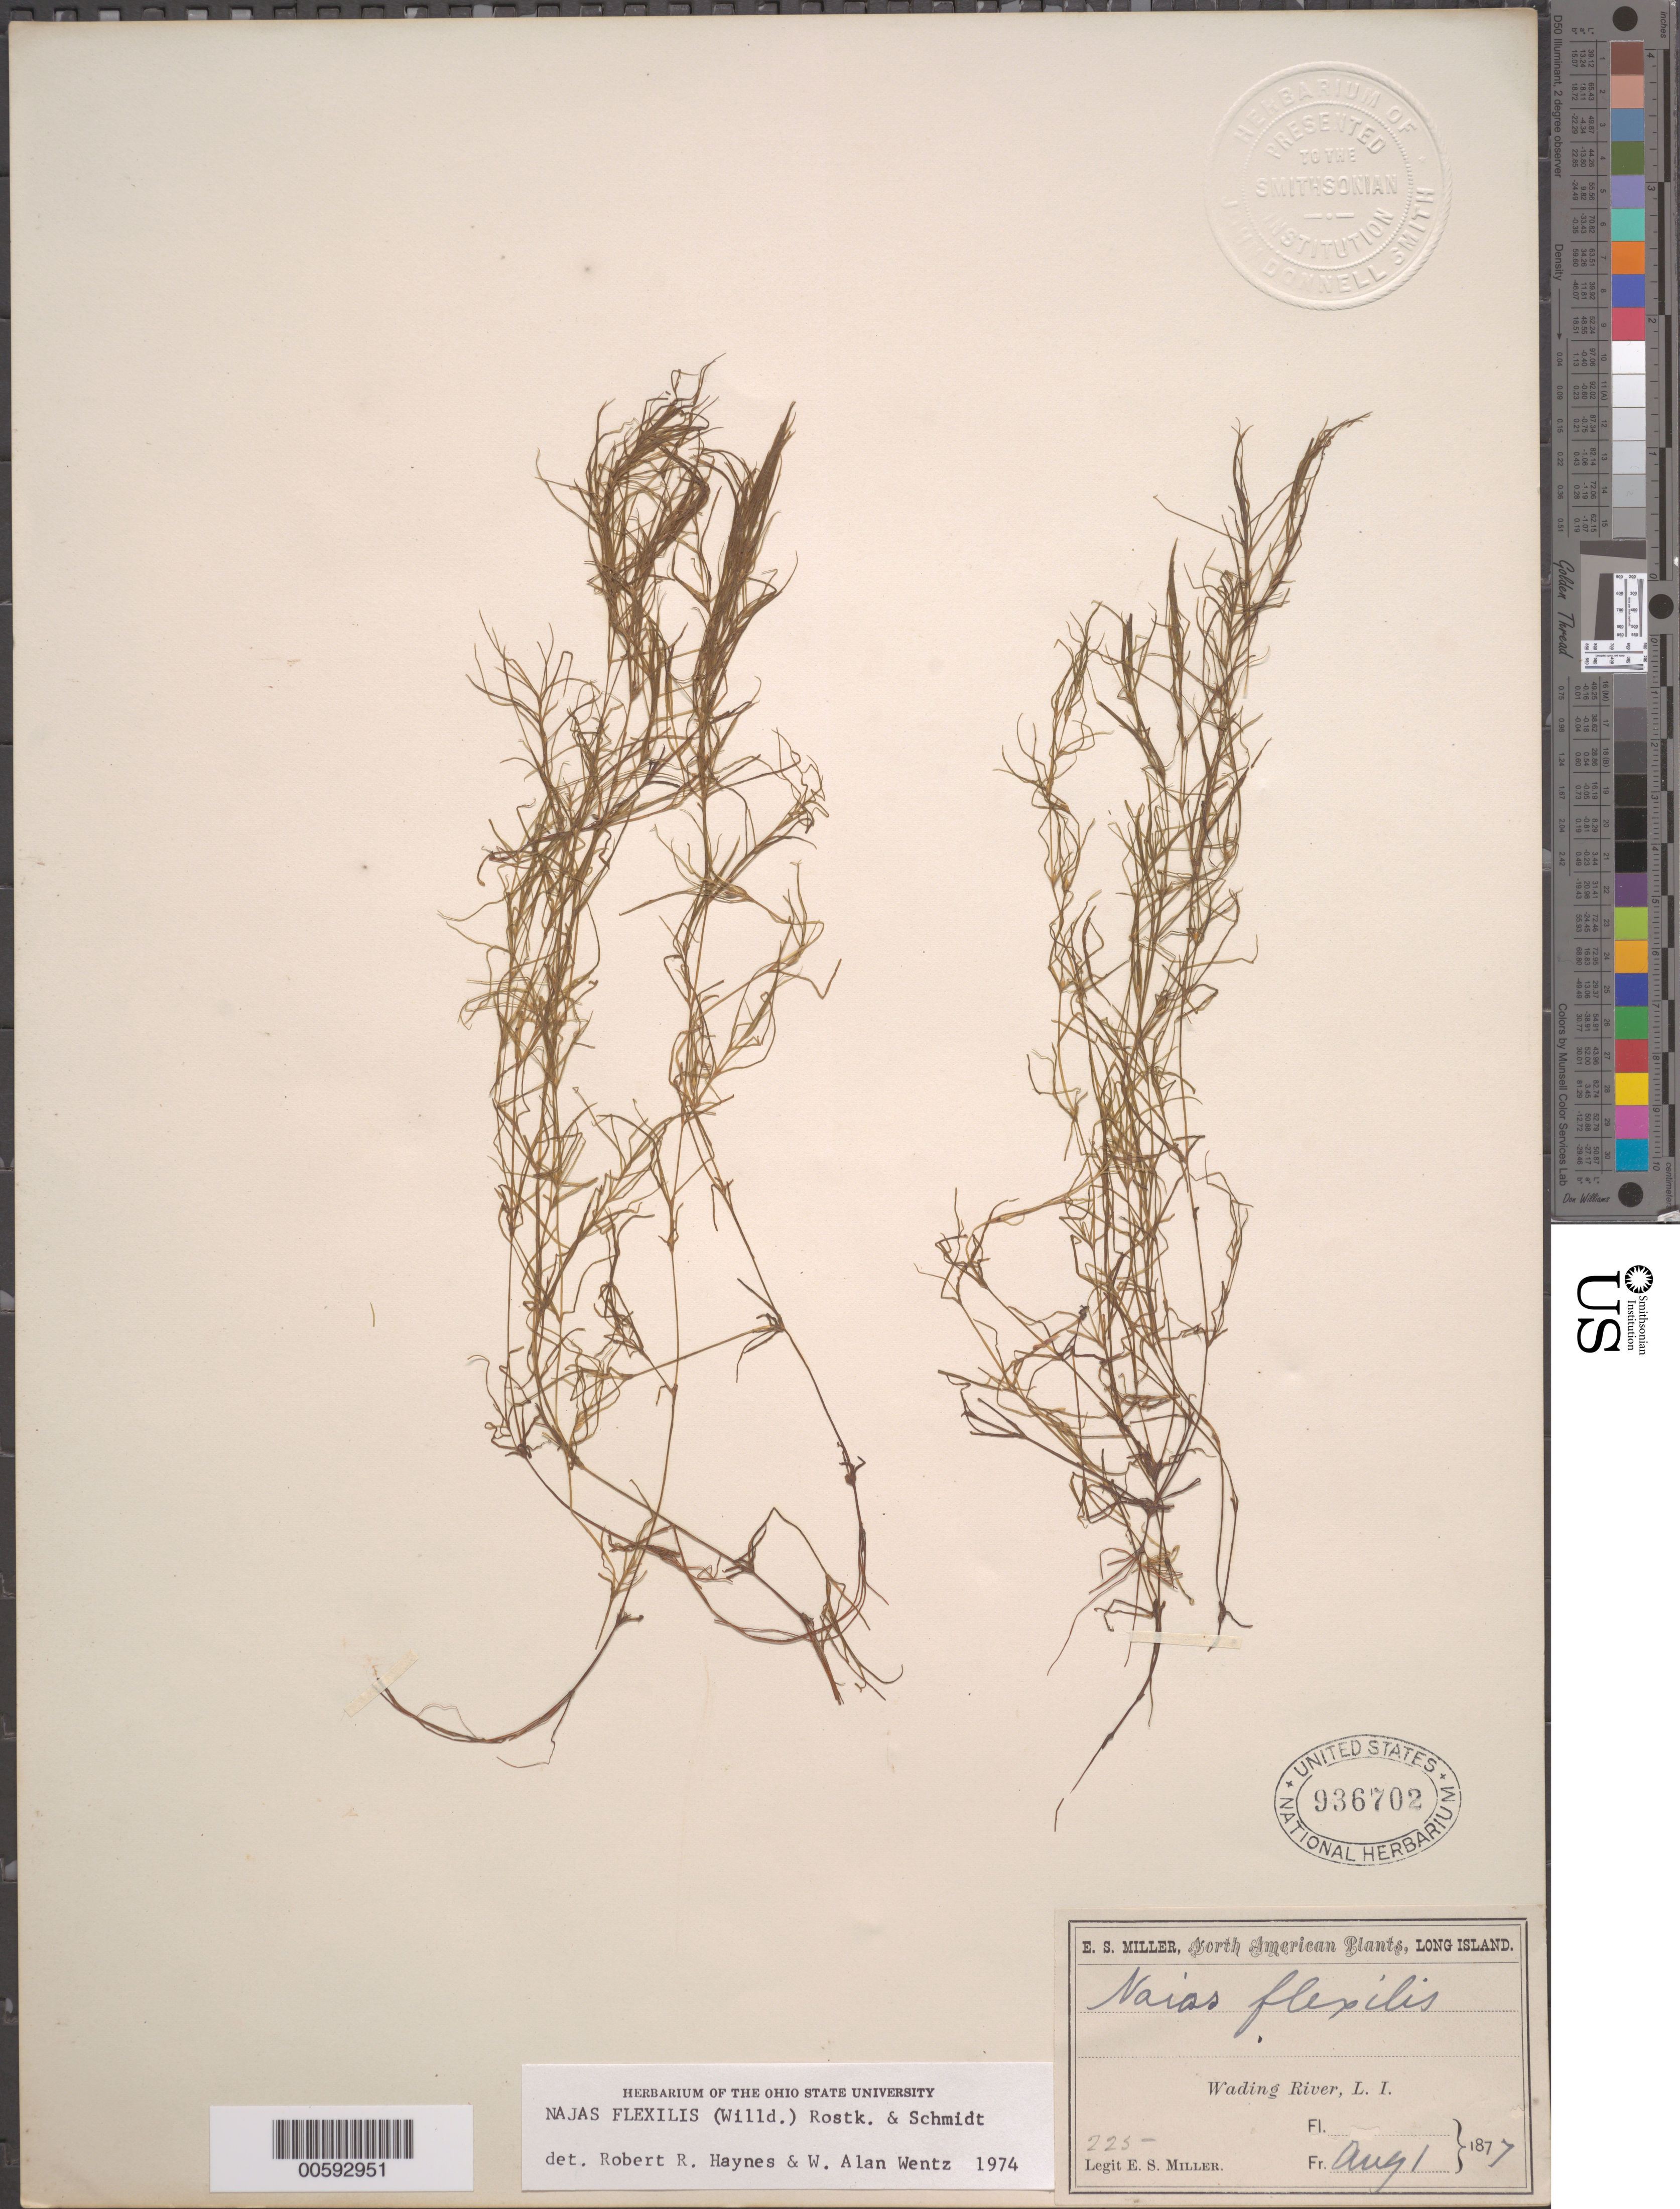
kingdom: Plantae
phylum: Tracheophyta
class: Liliopsida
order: Alismatales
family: Hydrocharitaceae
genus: Najas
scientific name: Najas flexilis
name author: (Willd.) Rostk. & Schmidt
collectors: E. S. Miller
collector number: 225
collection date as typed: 01 Aug 1877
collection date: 1877-08-01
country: United States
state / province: New York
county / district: Suffolk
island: Long Island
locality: Wading River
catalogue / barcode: US 936702